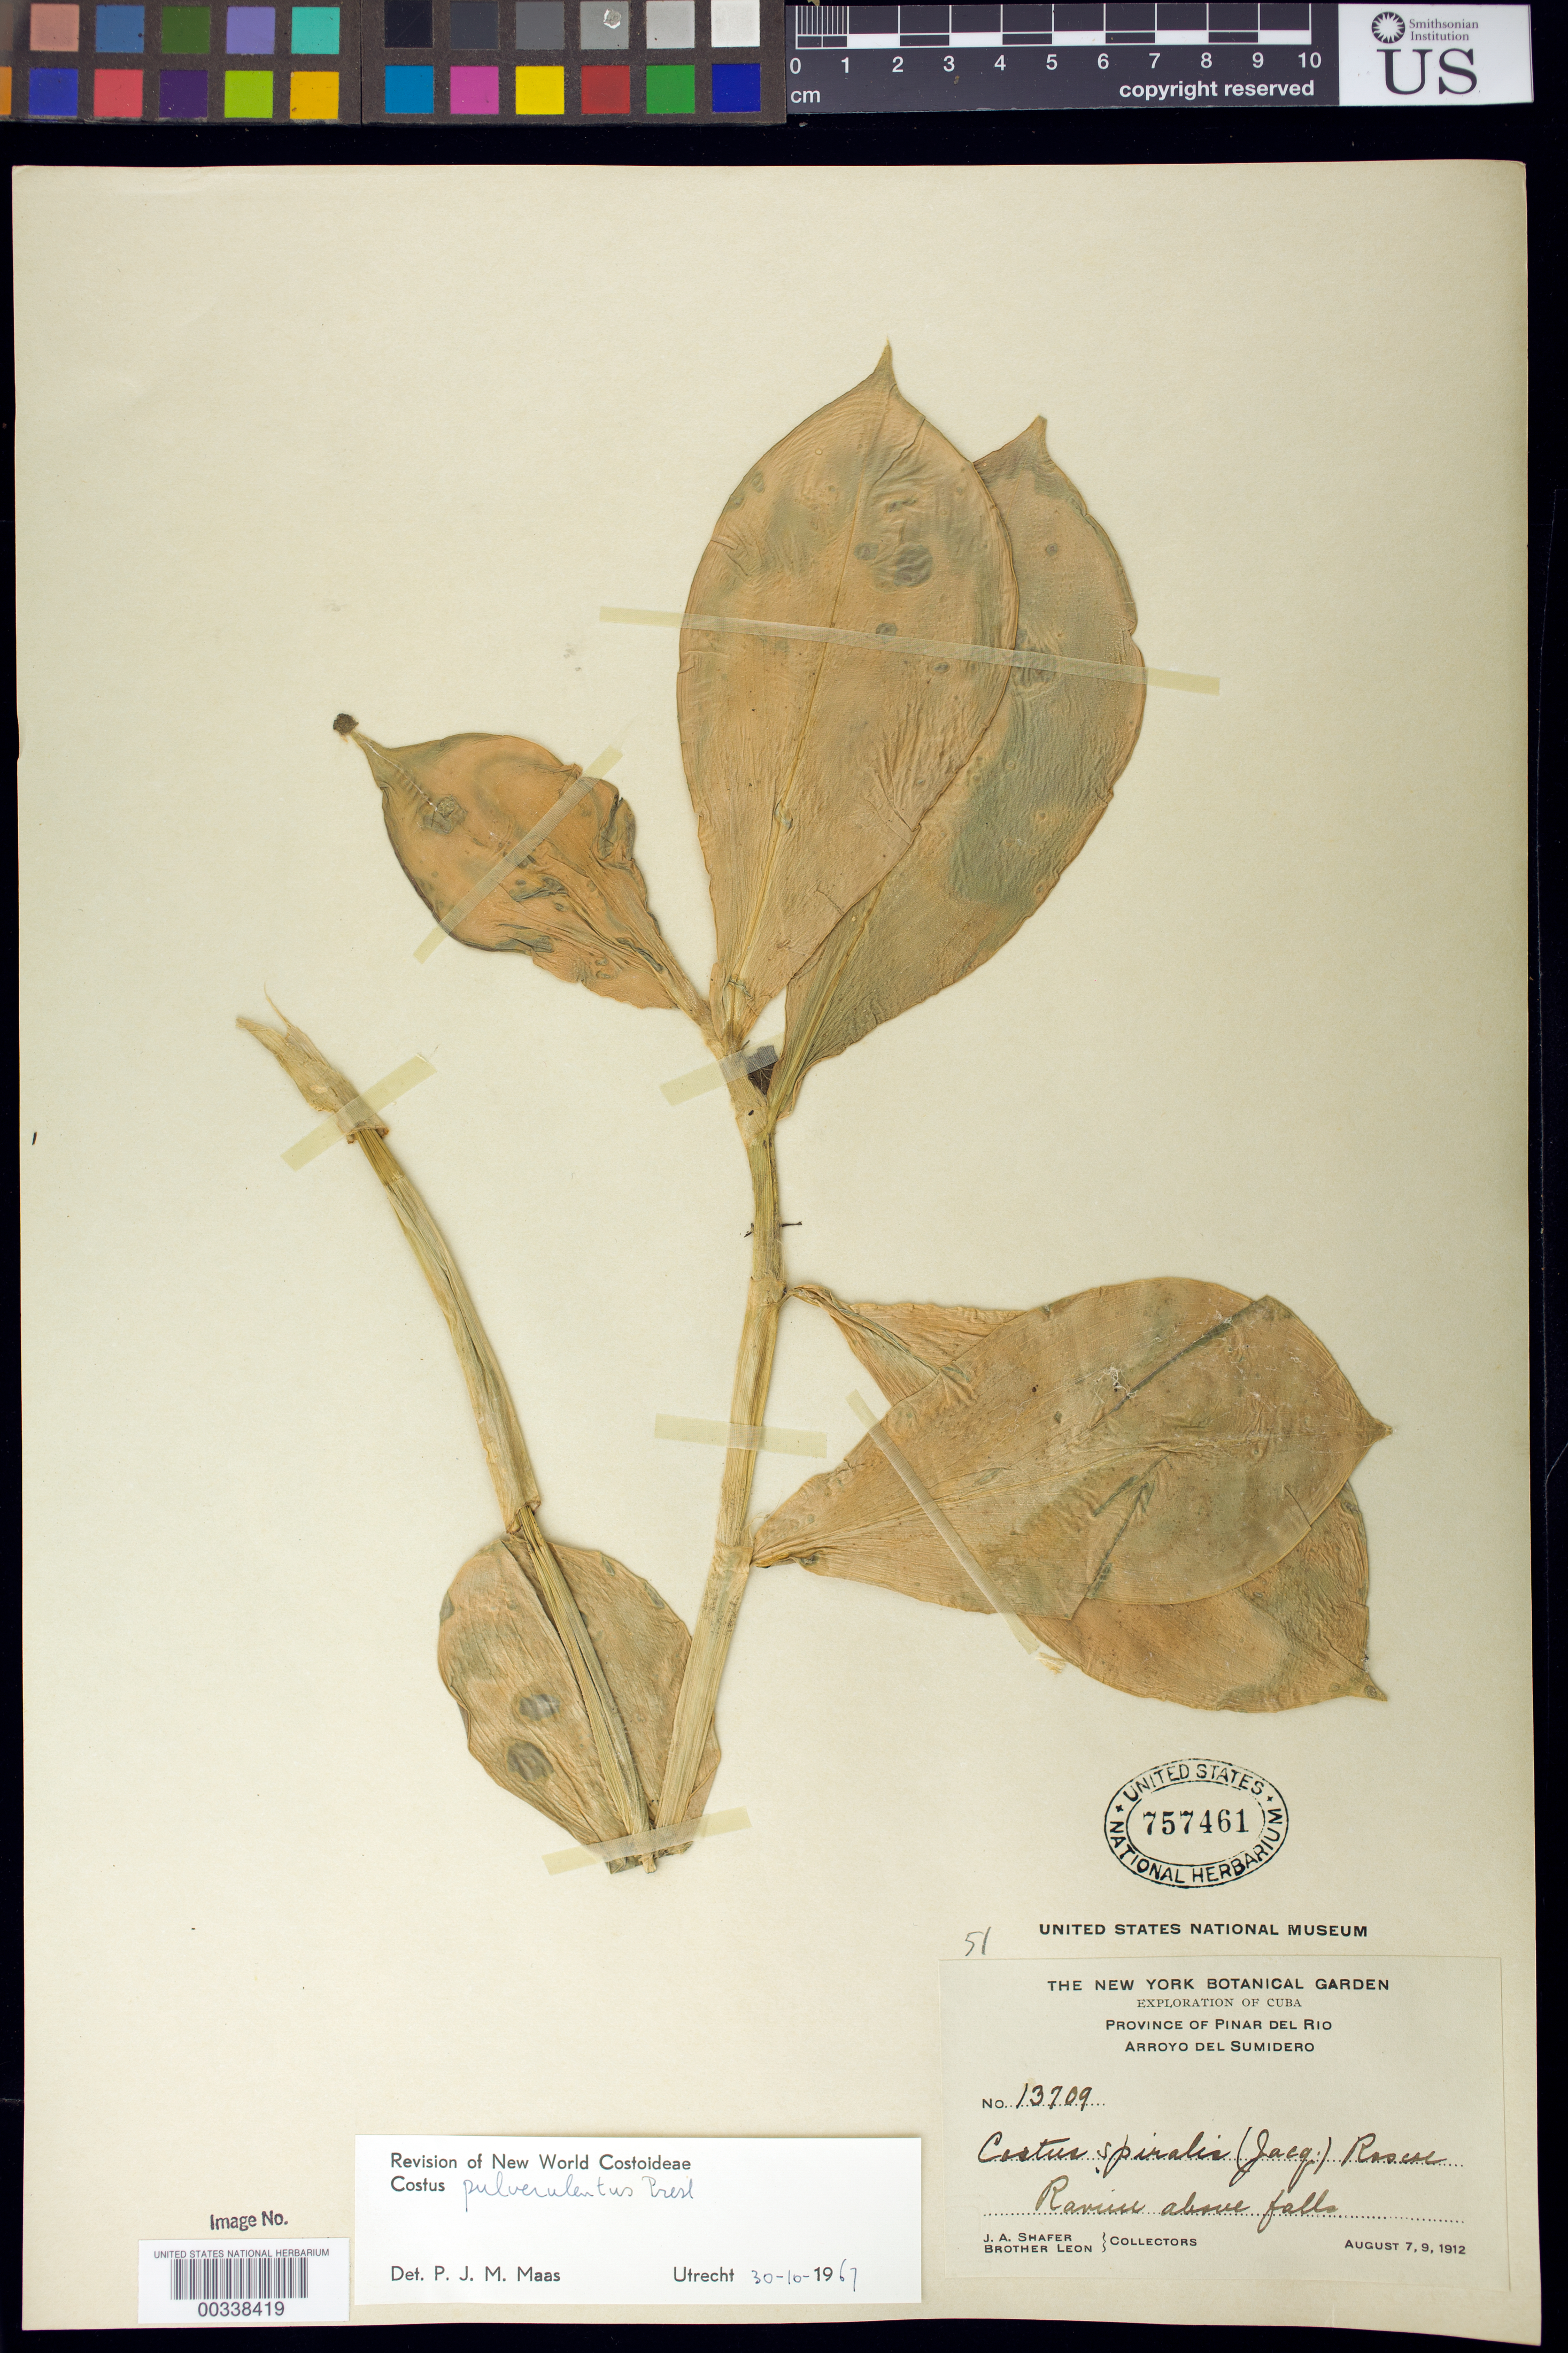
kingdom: Plantae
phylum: Tracheophyta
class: Liliopsida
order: Zingiberales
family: Costaceae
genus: Costus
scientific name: Costus pulverulentus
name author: C. Presl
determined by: Maas, Paul J. M.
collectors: J. A. Shafer & Bro. León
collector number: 13709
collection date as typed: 07 Aug 1912 and 09 Aug 1912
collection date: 1912-08-07,1912-08-09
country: Cuba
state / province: Pinar del Río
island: Greater Antilles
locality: Arroyo del Sumidero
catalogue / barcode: US 757461